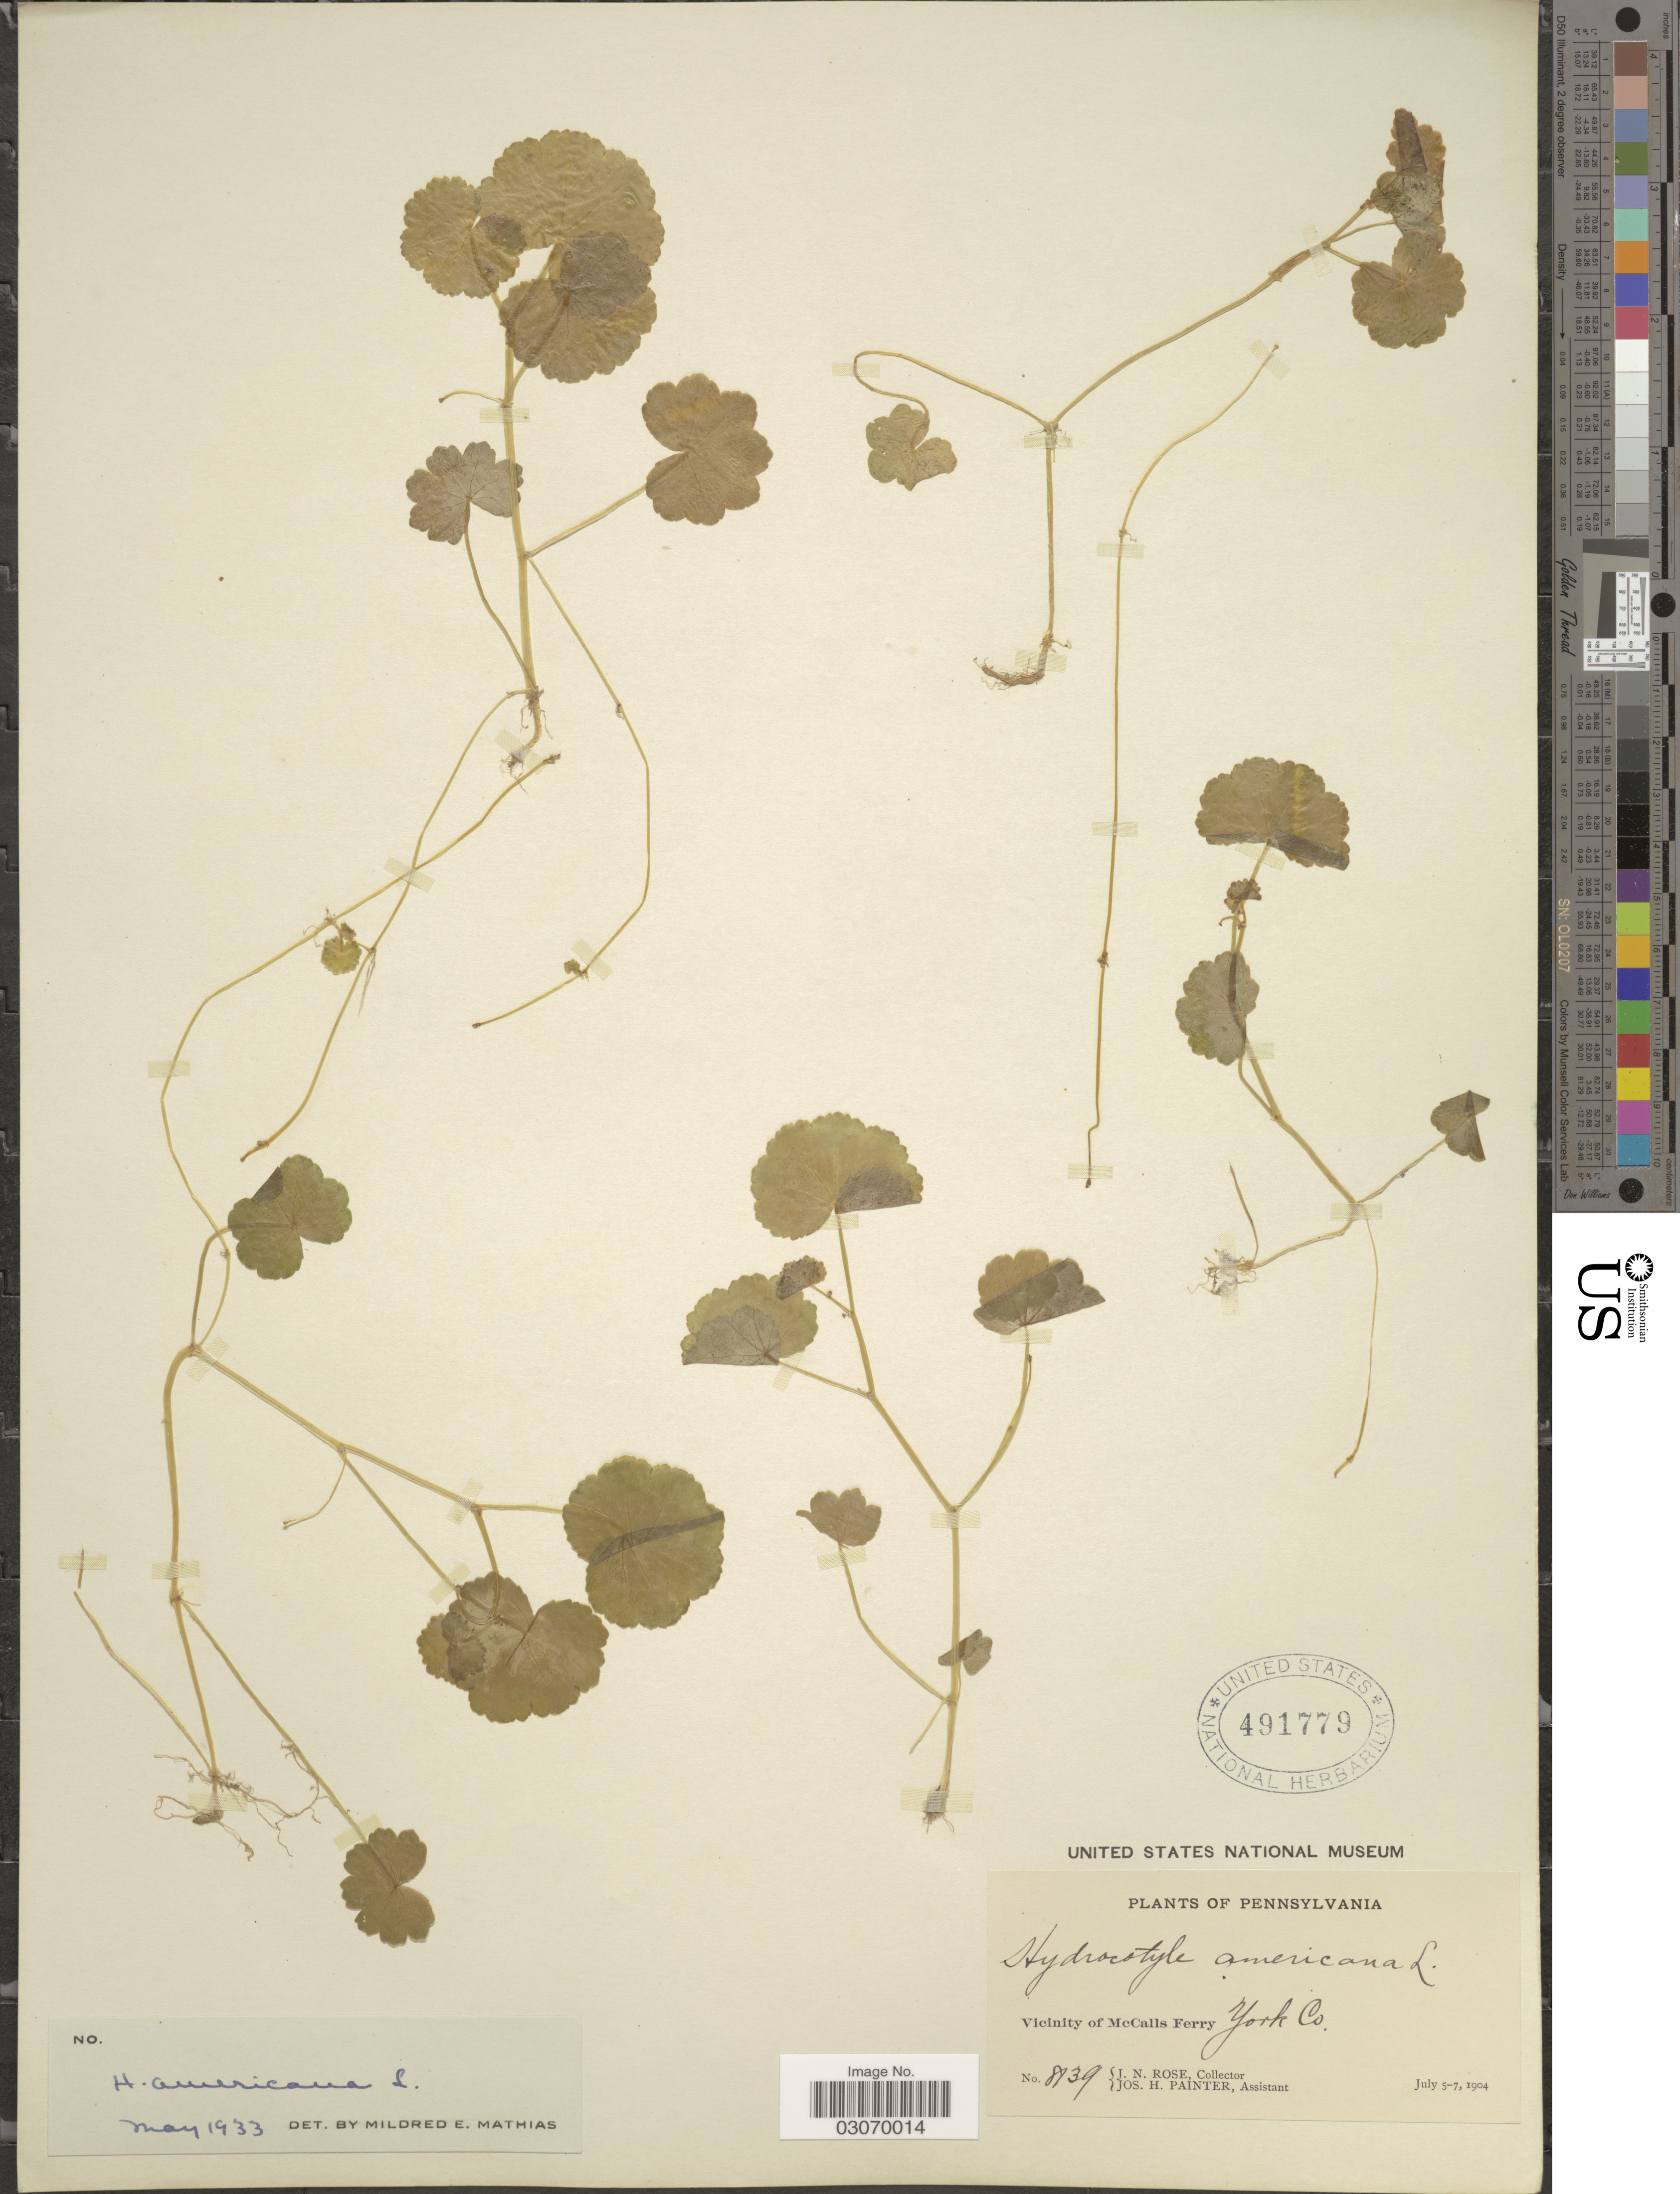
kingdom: Plantae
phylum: Tracheophyta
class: Magnoliopsida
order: Apiales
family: Araliaceae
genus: Hydrocotyle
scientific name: Hydrocotyle americana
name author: L.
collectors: J. N. Rose & J. H. Painter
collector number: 8739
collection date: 1904-07-05/1904-07-07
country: United States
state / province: Pennsylvania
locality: Vicinity of McCalls Ferry, York Co.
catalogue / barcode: US 491779